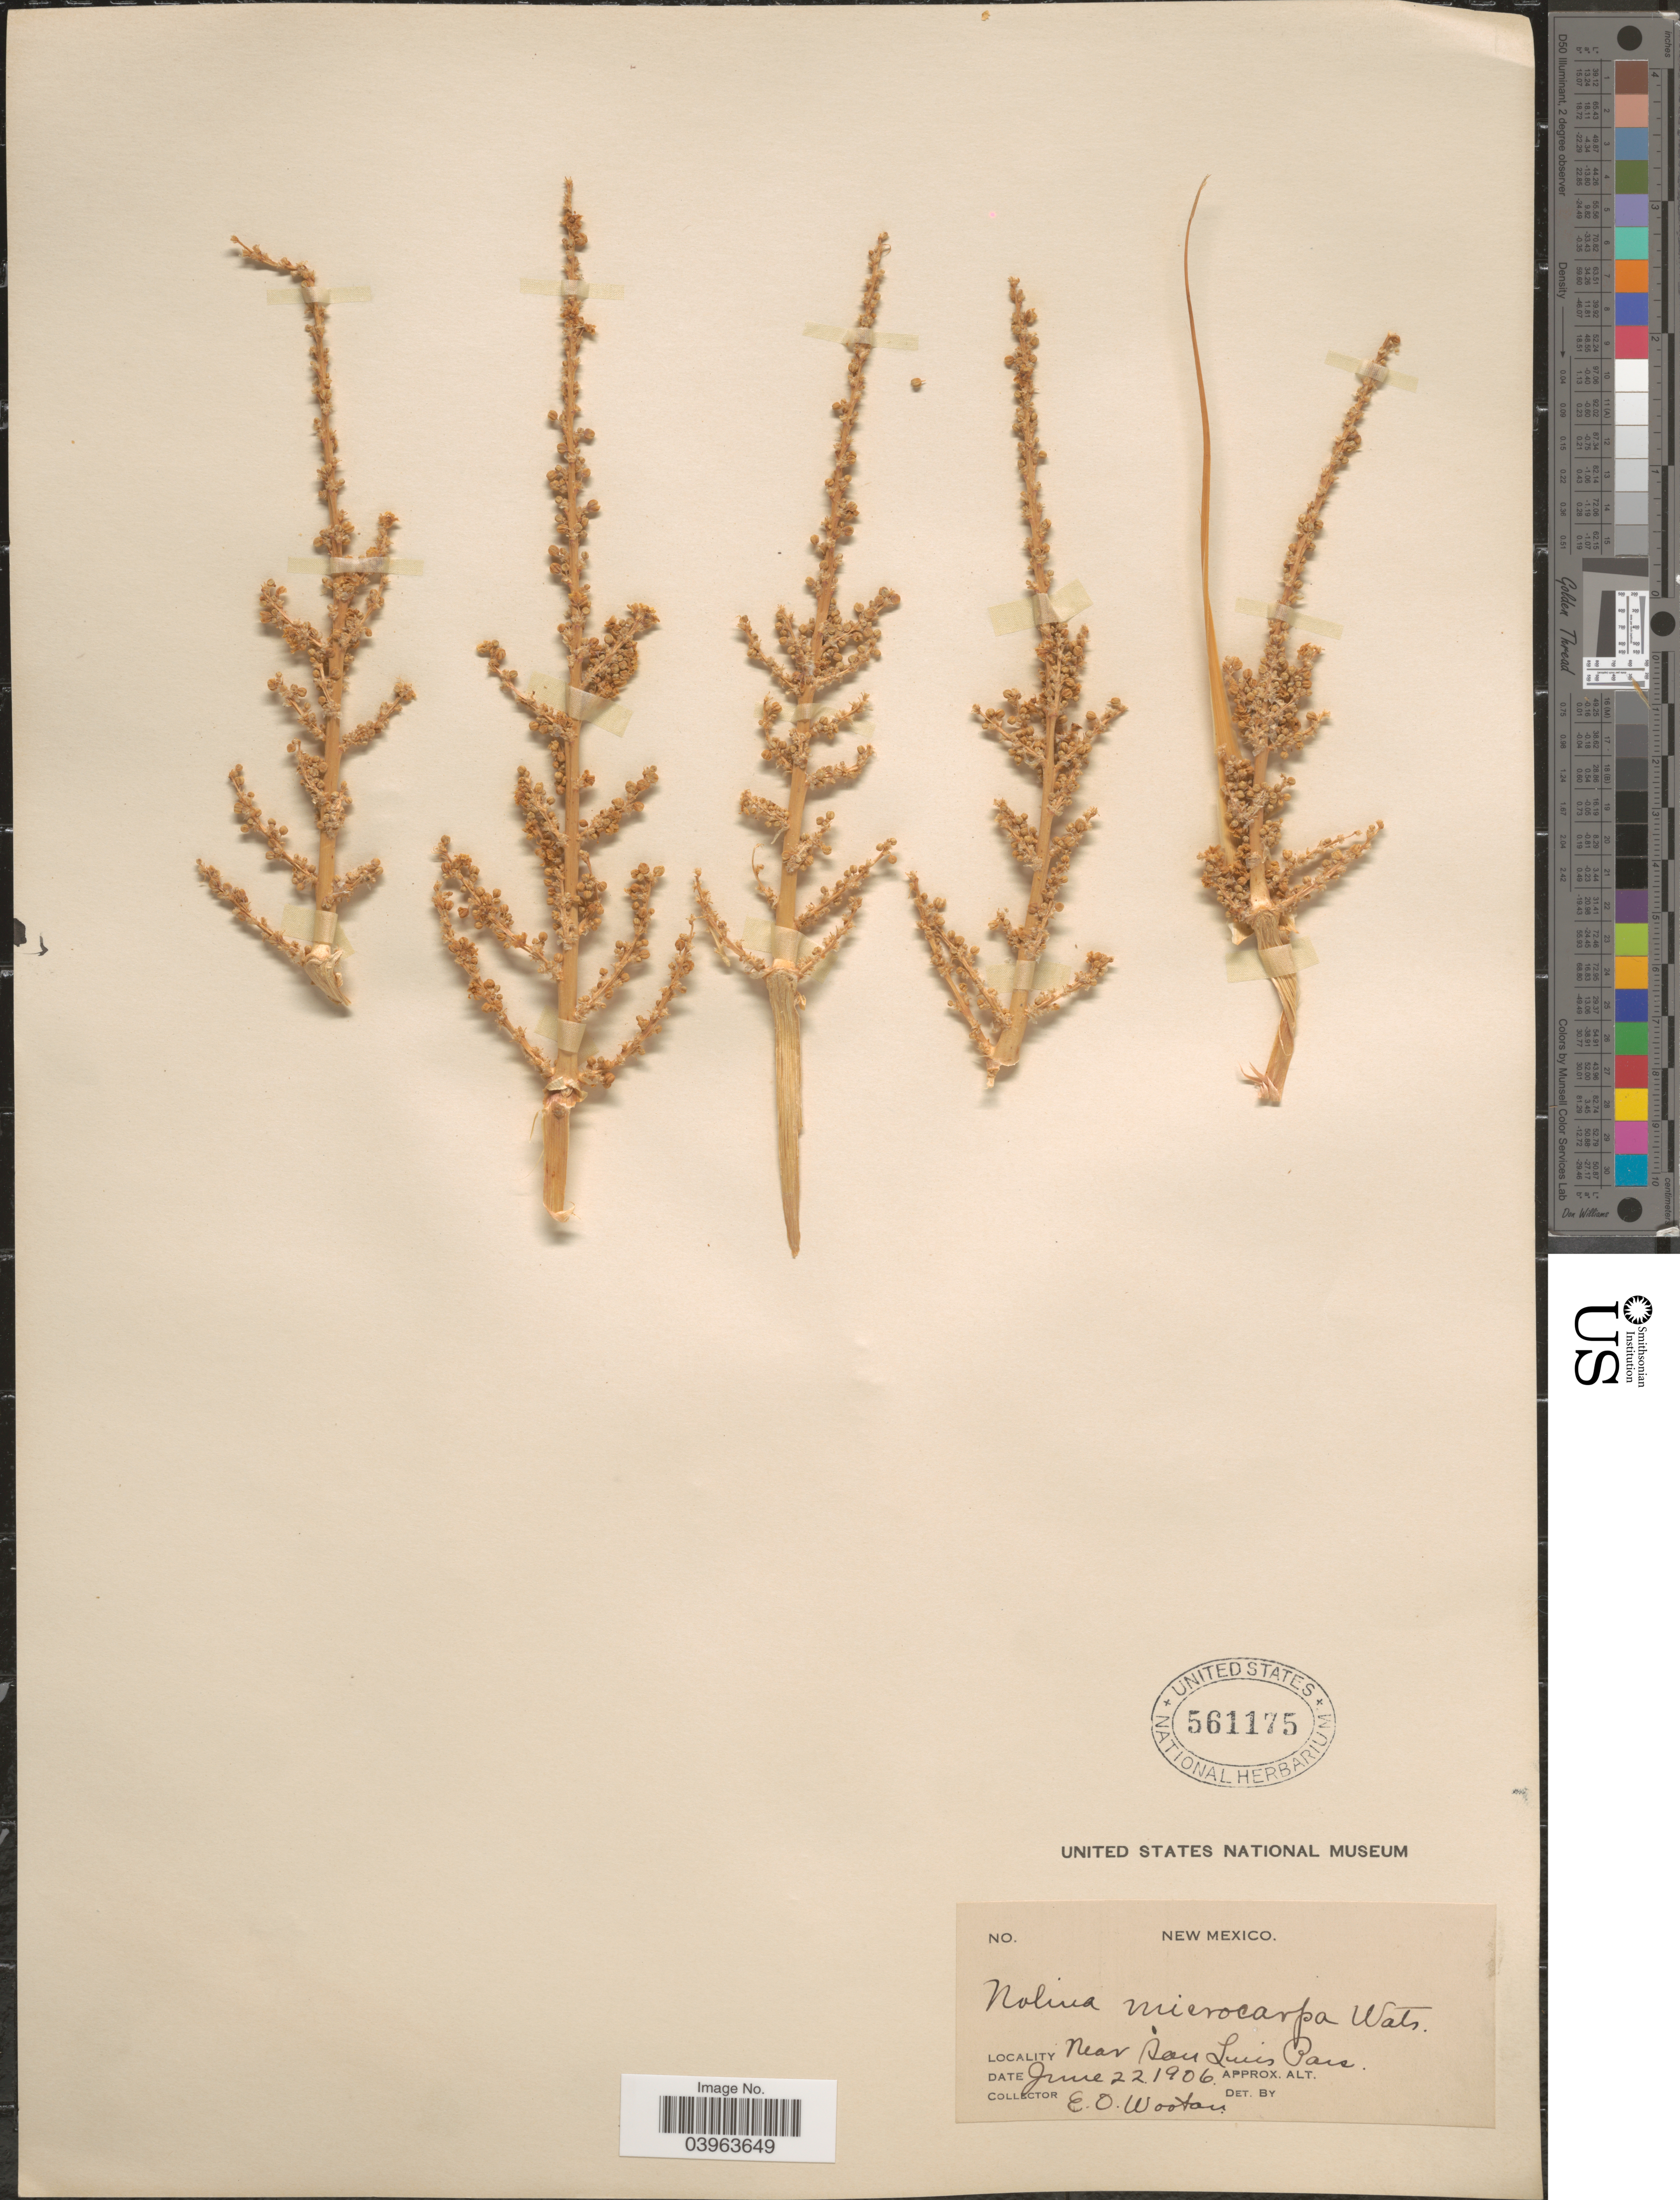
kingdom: Plantae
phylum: Tracheophyta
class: Liliopsida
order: Asparagales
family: Asparagaceae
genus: Nolina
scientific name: Nolina microcarpa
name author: S. Watson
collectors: E. O. Wooton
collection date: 1906-06-22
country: United States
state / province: New Mexico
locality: Near San Luis Pass.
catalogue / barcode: US 561175